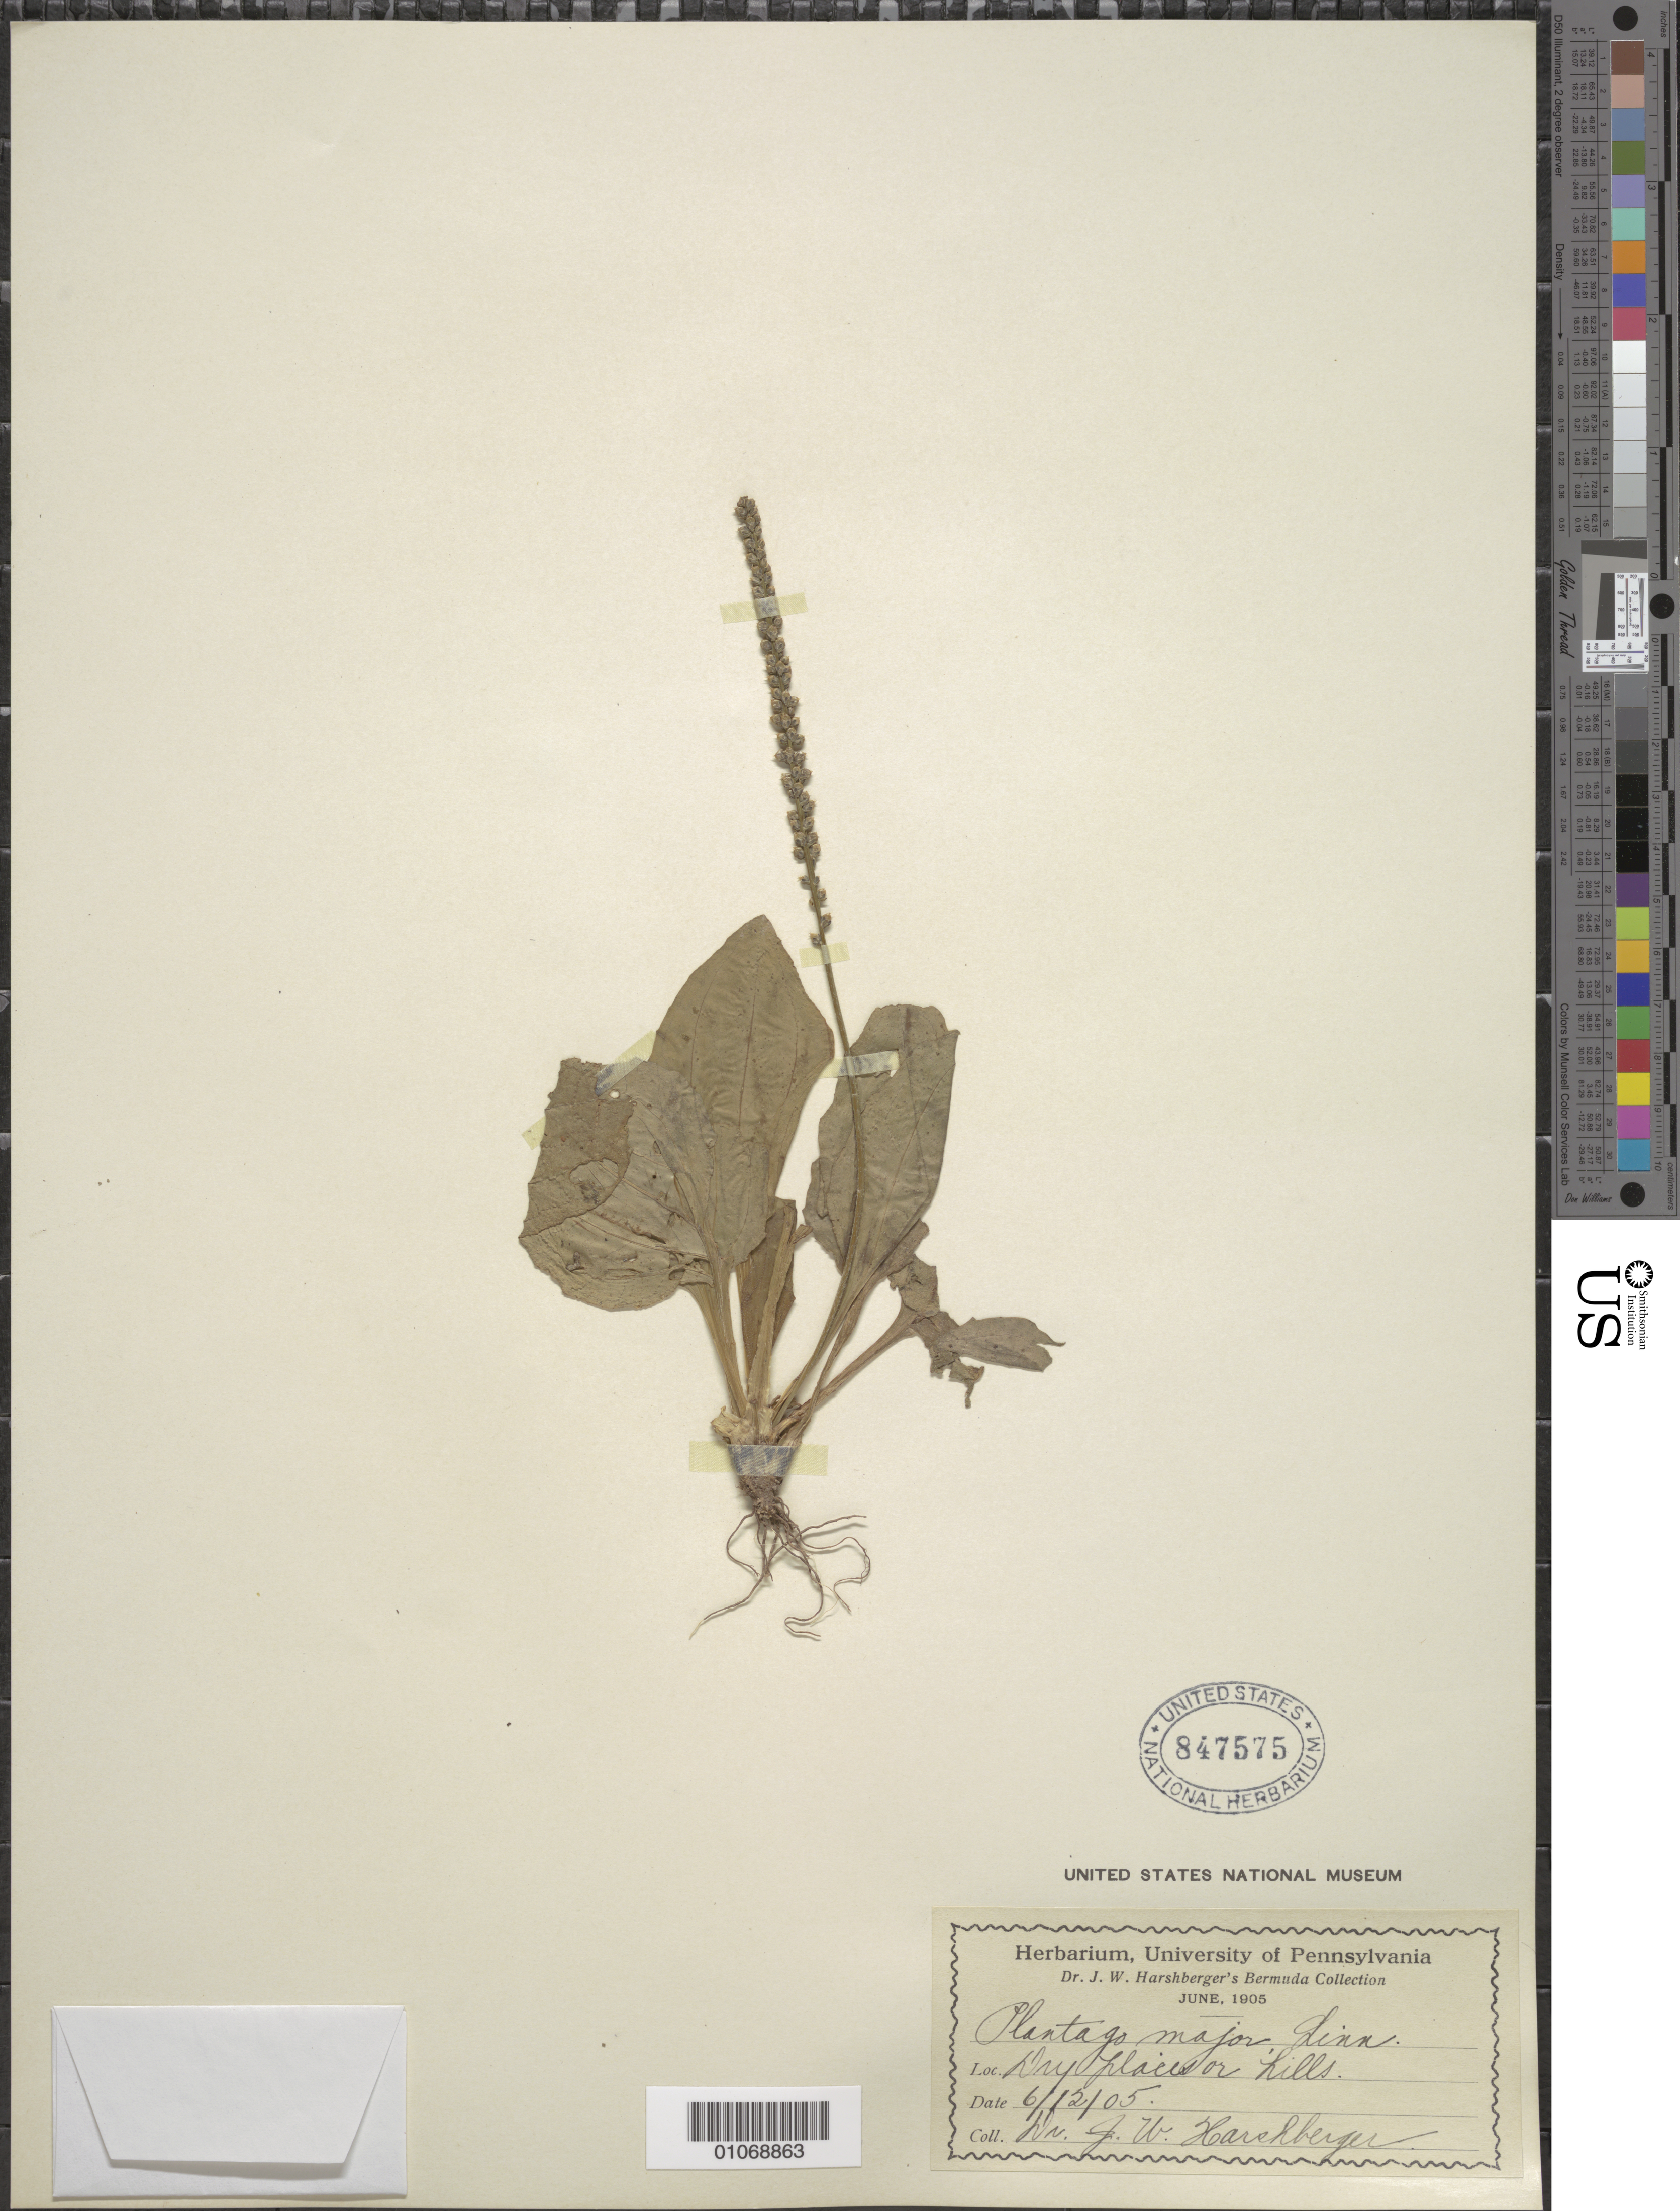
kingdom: Plantae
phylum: Tracheophyta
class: Magnoliopsida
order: Lamiales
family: Plantaginaceae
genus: Plantago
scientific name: Plantago major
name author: L.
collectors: J. W. Harshberger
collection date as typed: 12 Jun 1905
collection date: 1905-06-12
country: Bermuda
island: Bermuda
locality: Dry places or hills.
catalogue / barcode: US 847575